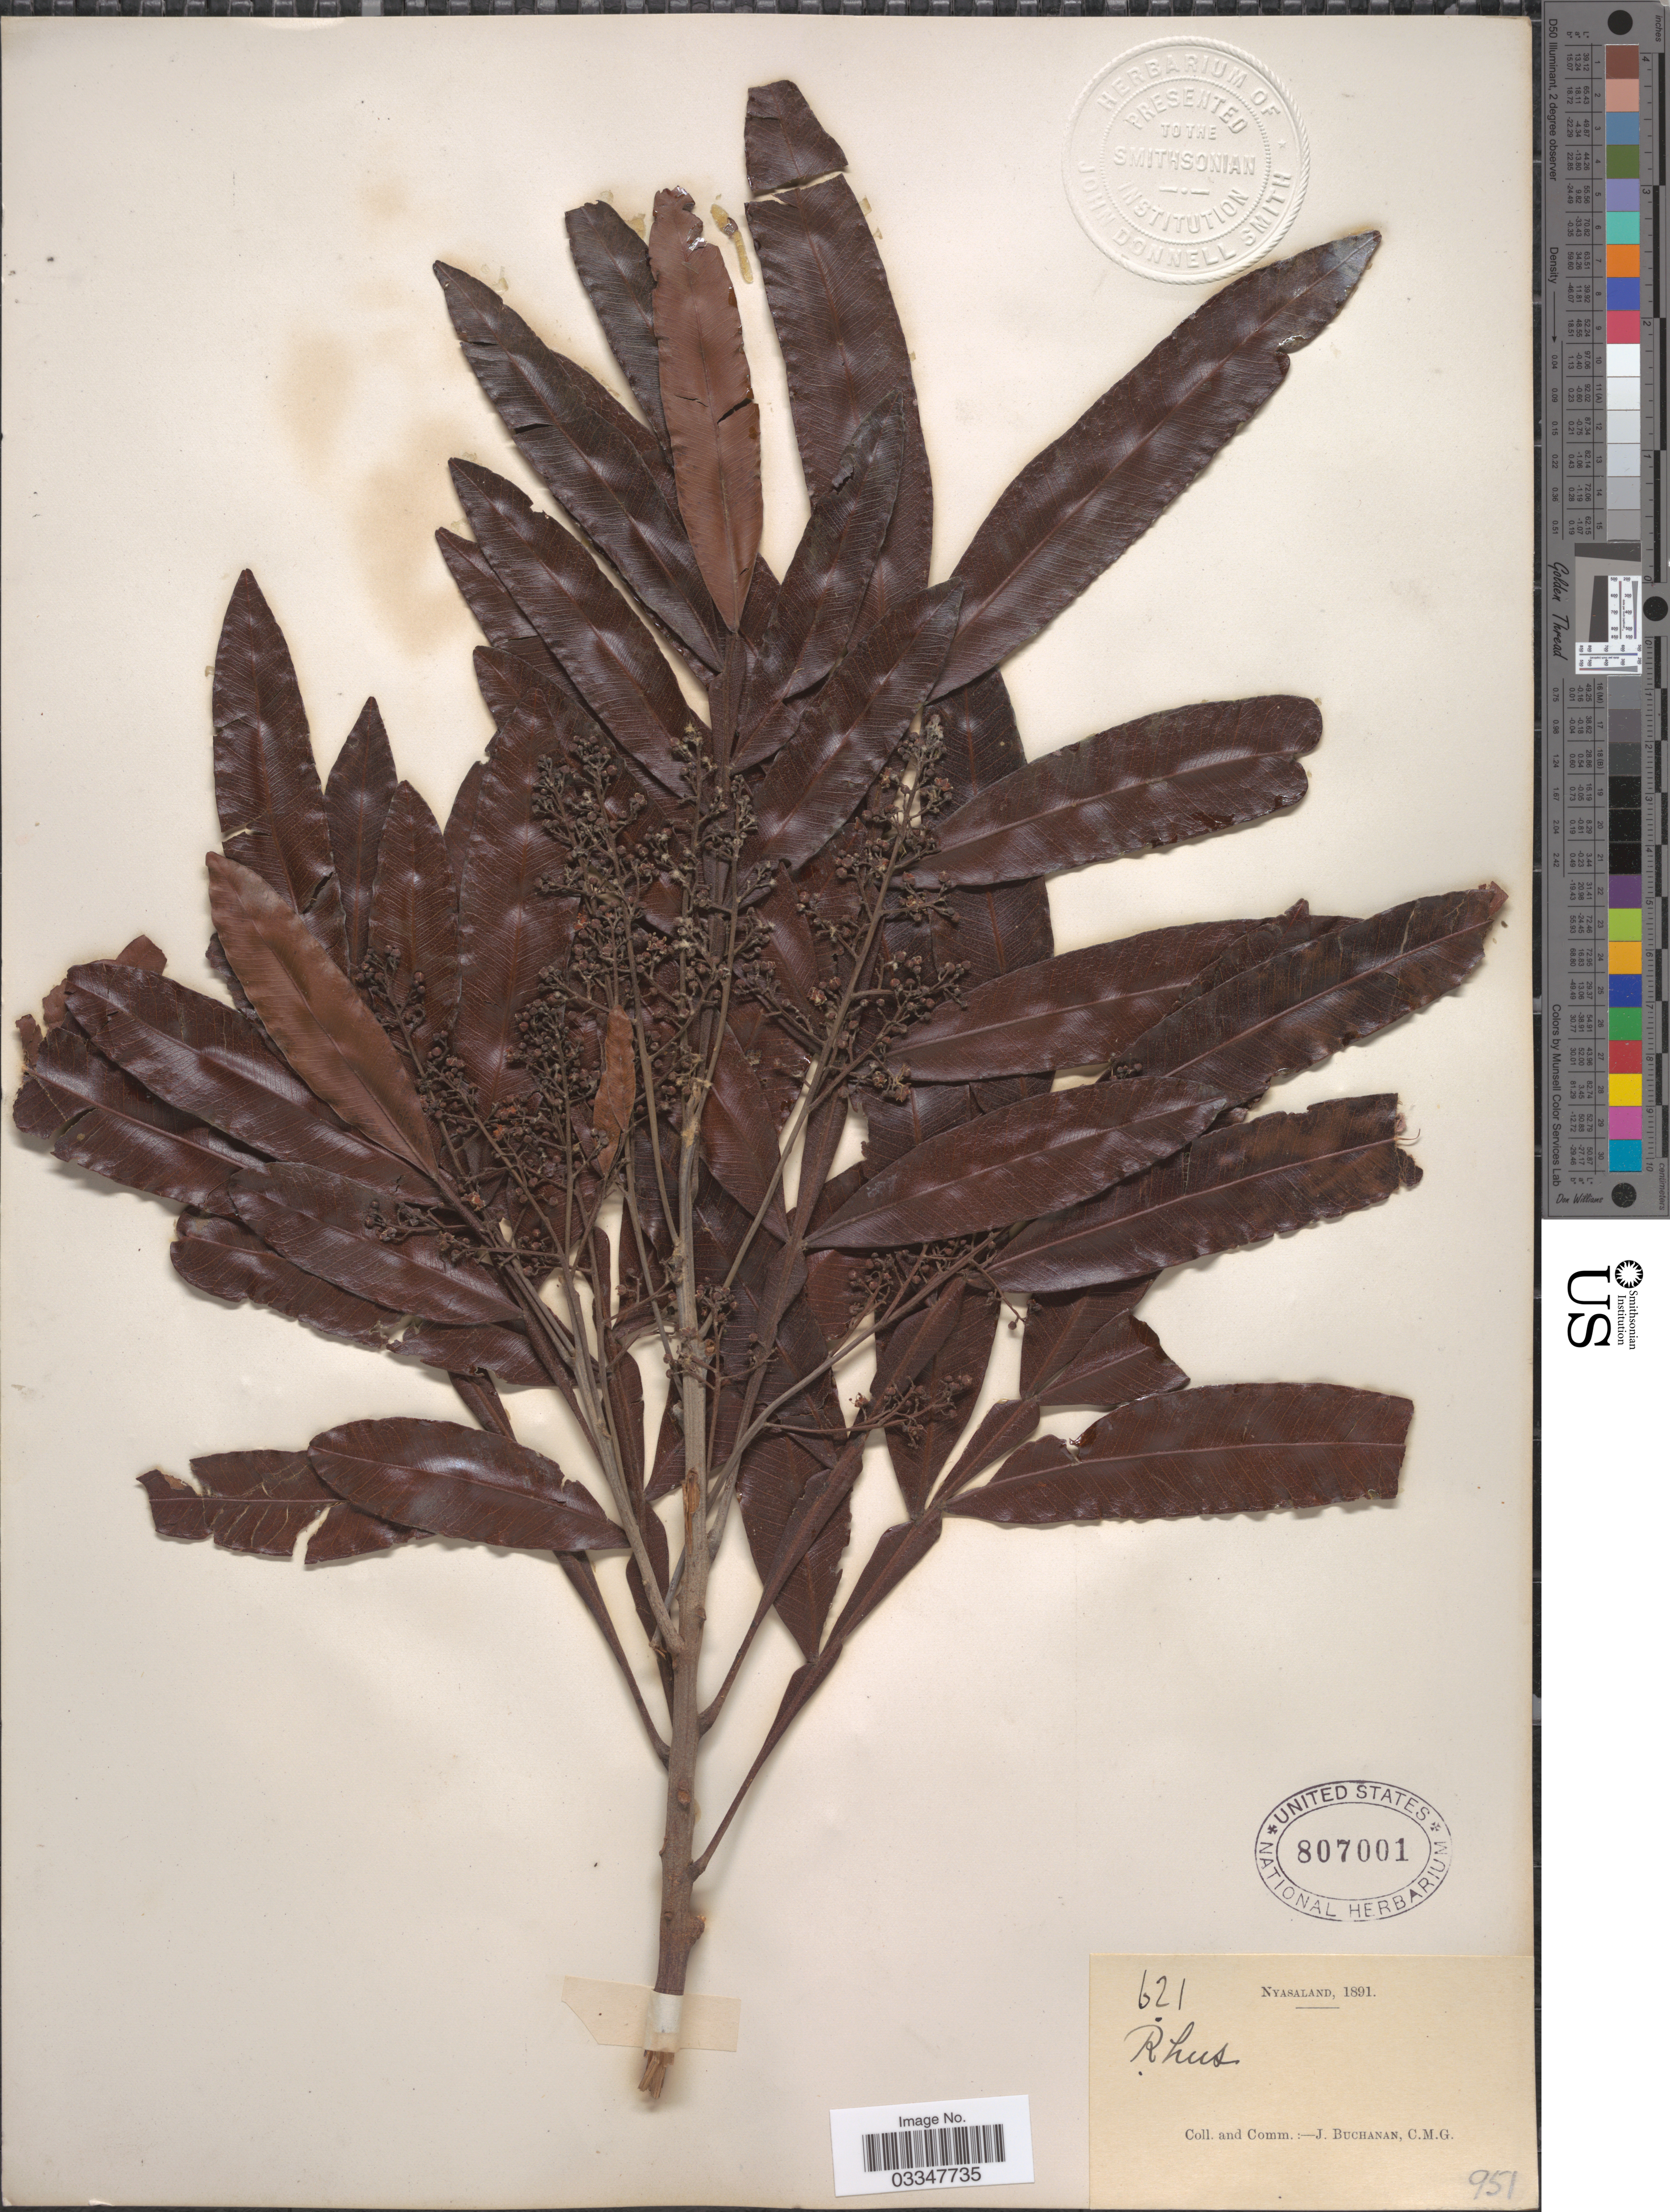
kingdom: Plantae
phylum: Tracheophyta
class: Magnoliopsida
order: Sapindales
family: Anacardiaceae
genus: Rhus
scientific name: Rhus sp.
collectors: J. Buchanan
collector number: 621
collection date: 1891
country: Malawi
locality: Nyasaland.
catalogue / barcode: US 807001